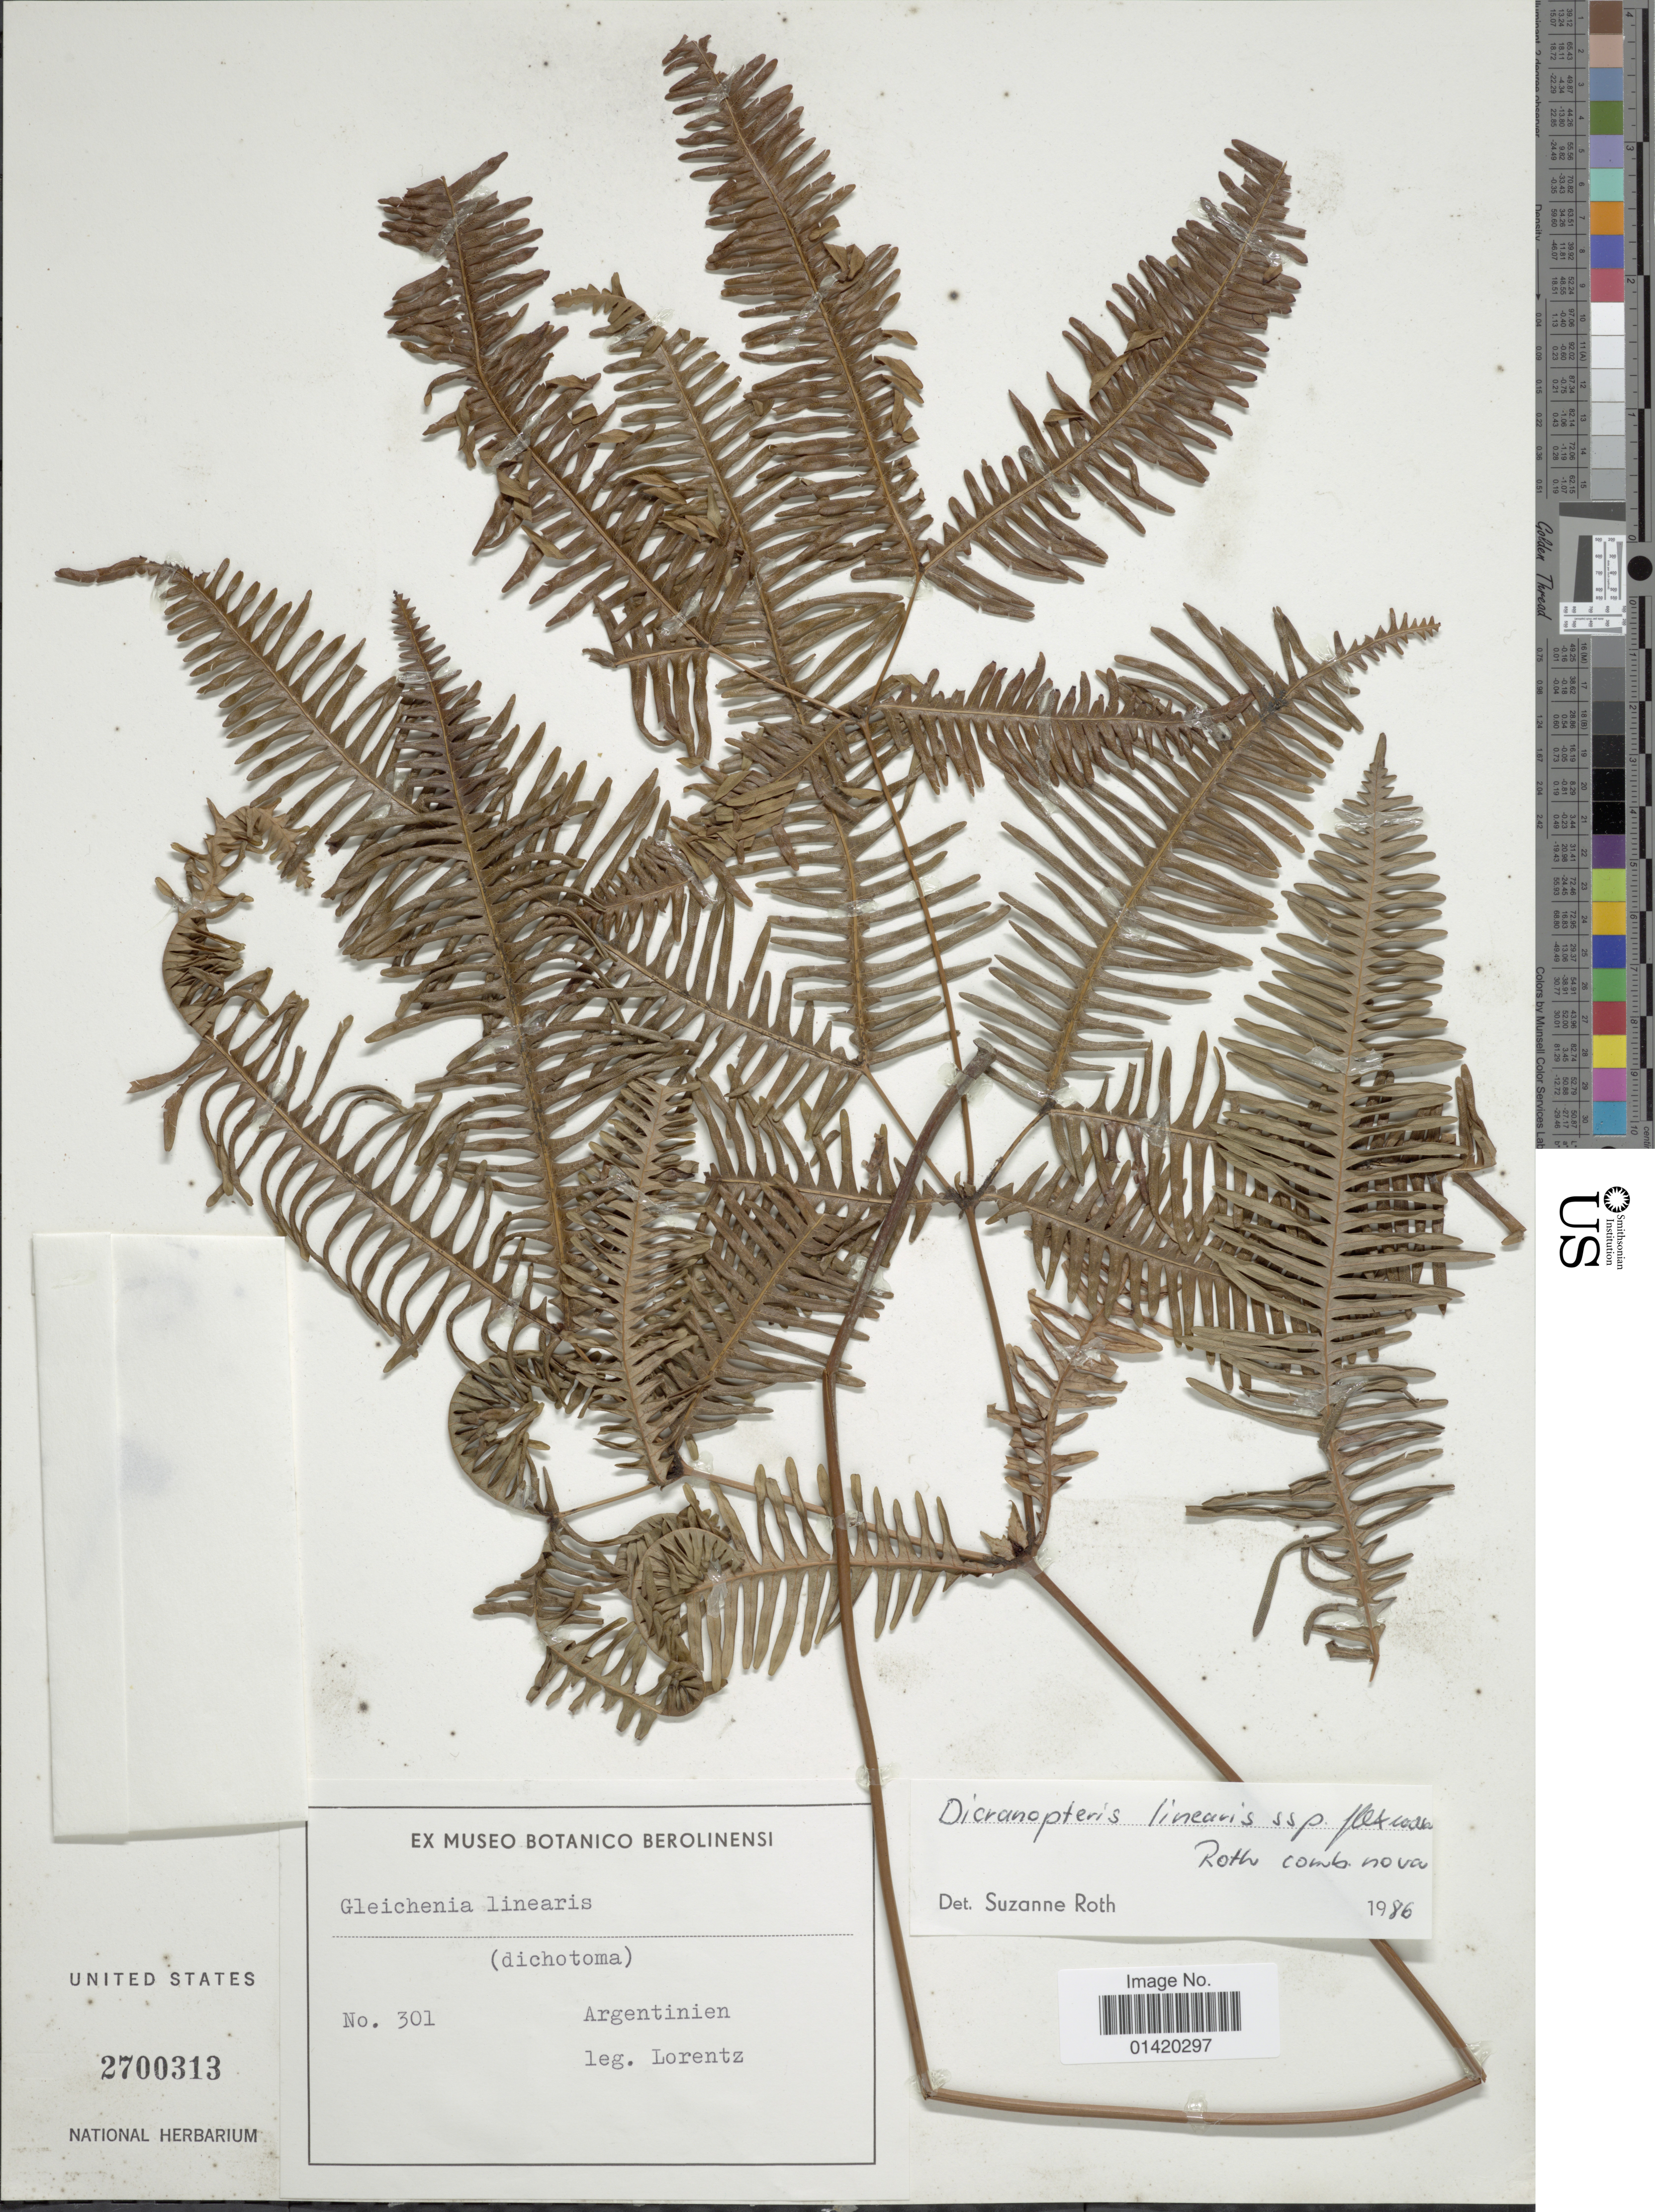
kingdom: Plantae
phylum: Tracheophyta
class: Polypodiopsida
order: Gleicheniales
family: Gleicheniaceae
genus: Dicranopteris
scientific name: Dicranopteris sp.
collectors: -. Lorentz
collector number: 301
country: Argentina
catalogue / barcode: US 2700313